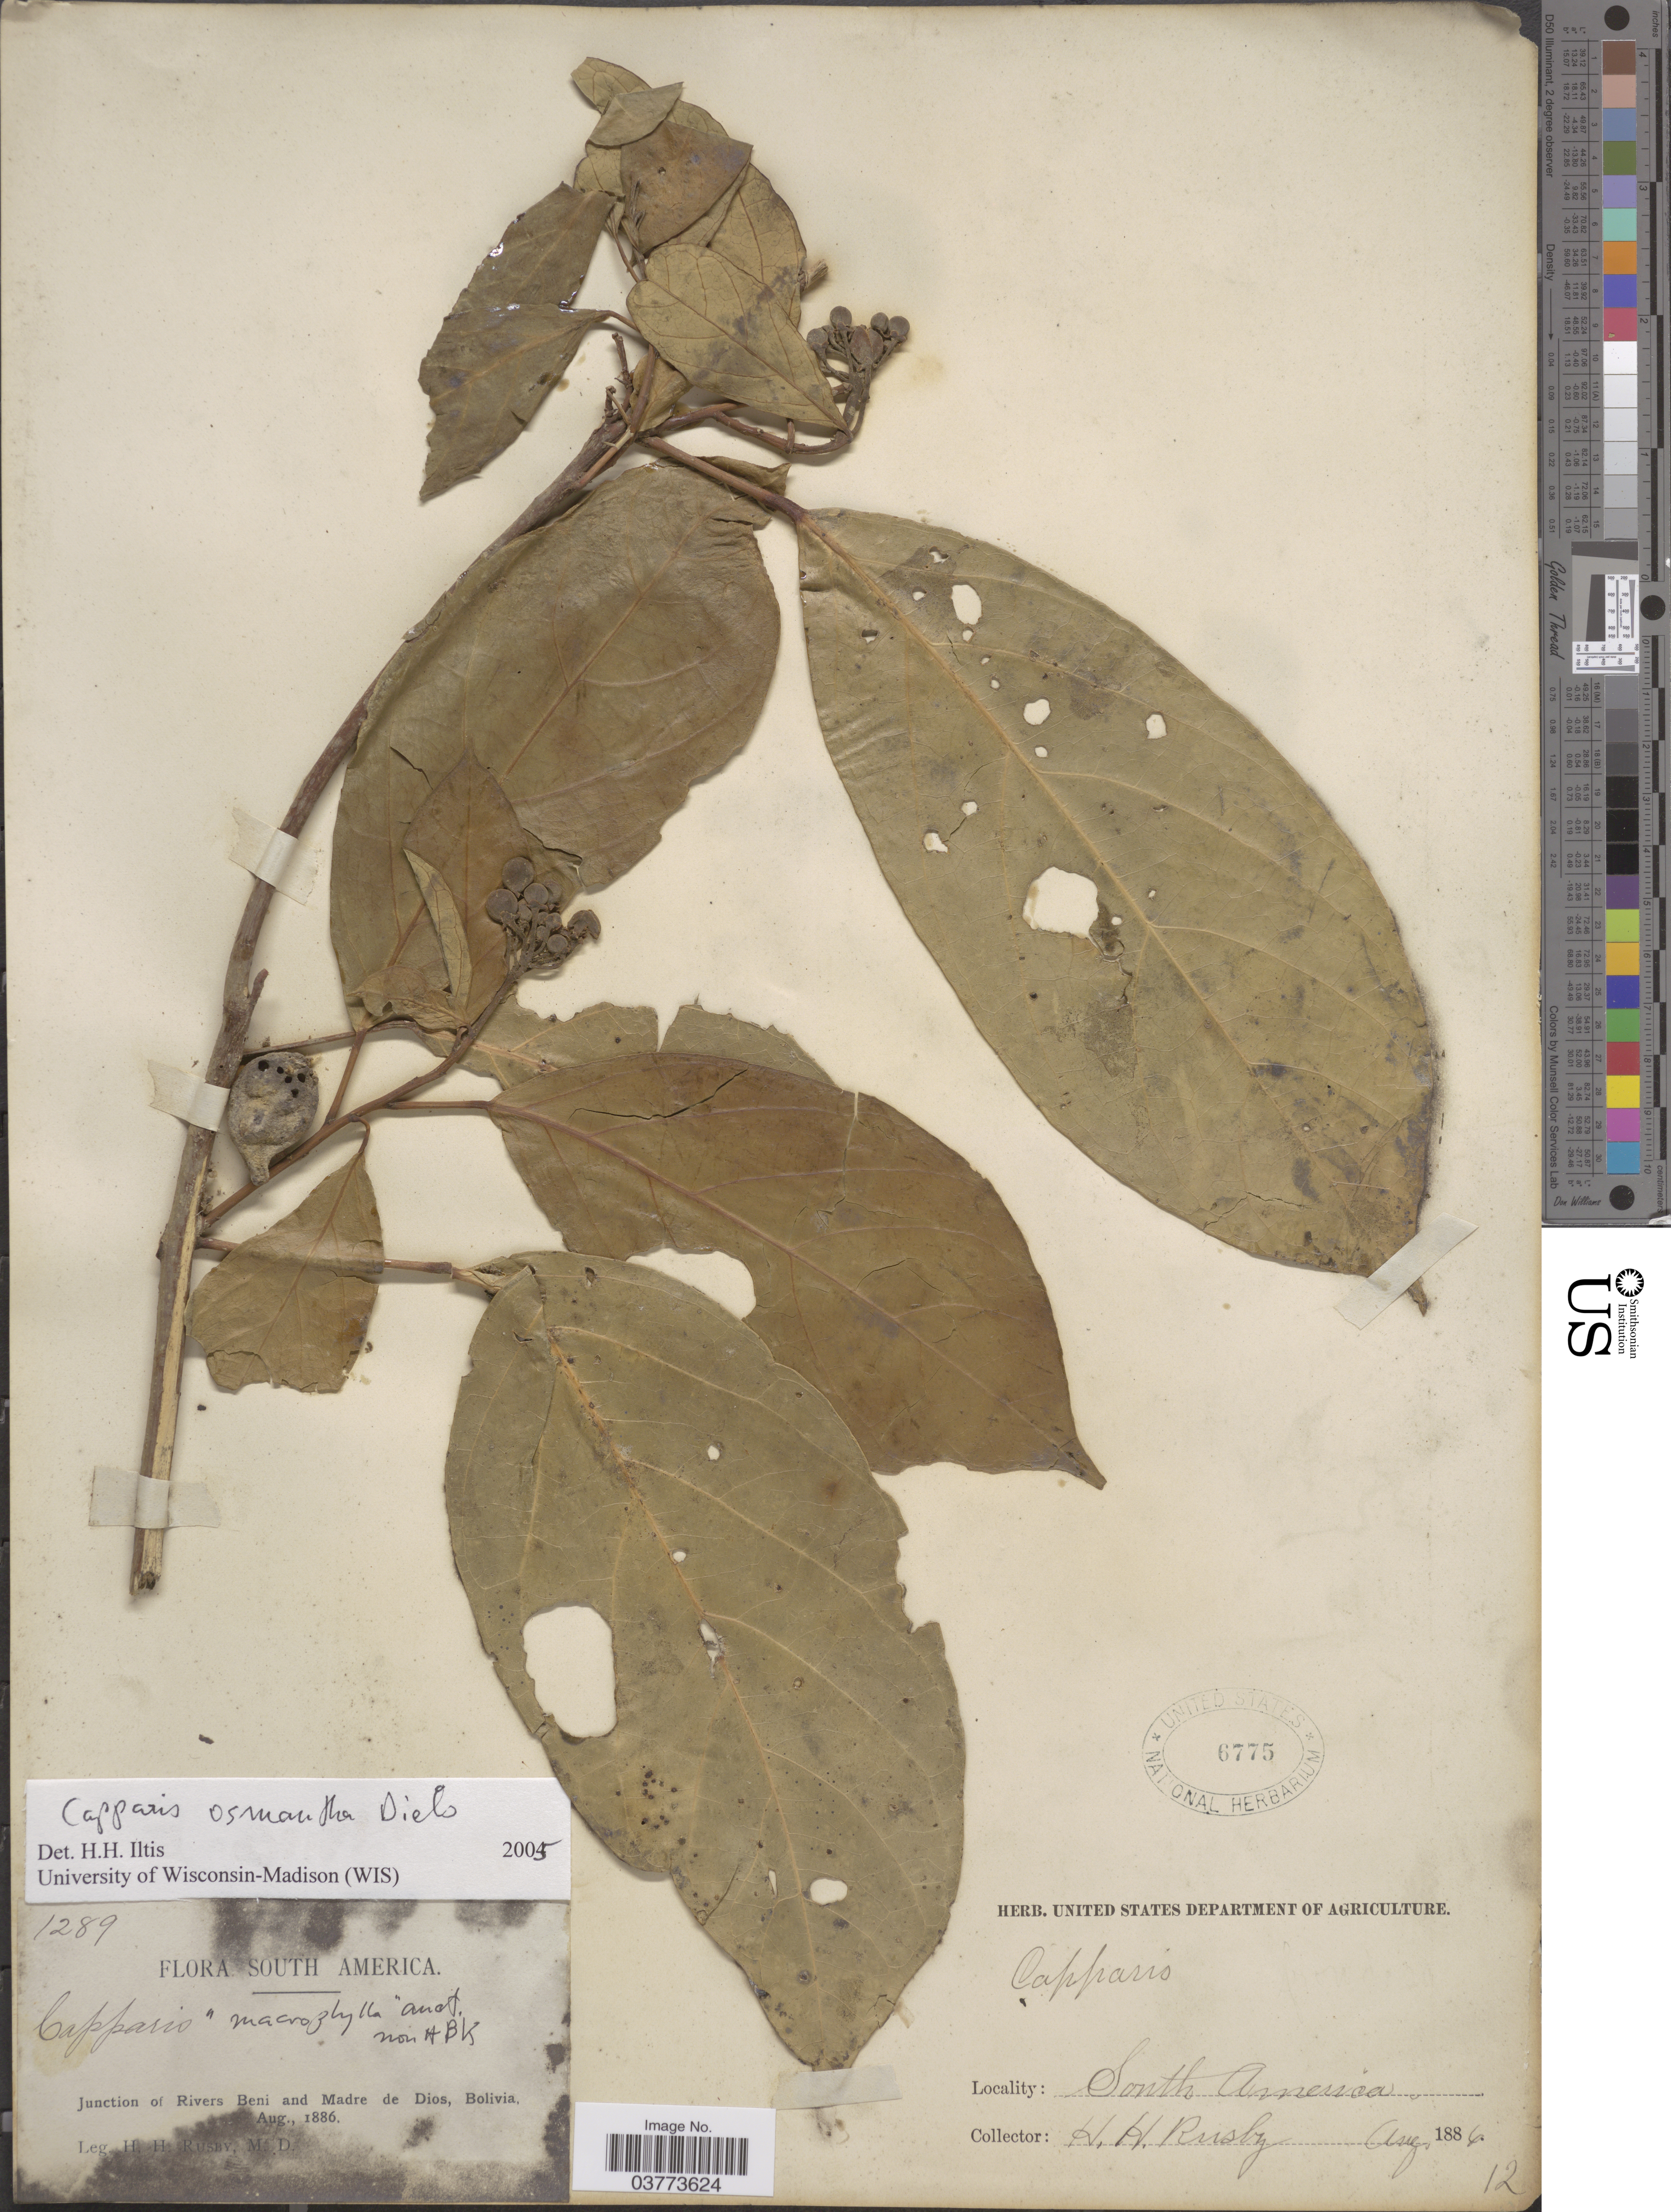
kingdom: Plantae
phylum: Tracheophyta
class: Magnoliopsida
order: Brassicales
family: Capparaceae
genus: Capparidastrum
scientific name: Capparidastrum osmanthum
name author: (Diels) Cornejo & Iltis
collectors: H. H. Rusby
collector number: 1289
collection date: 1886-08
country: Bolivia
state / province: Beni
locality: Junction of Rivers Beni and Madre de Dios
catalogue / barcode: US 6775